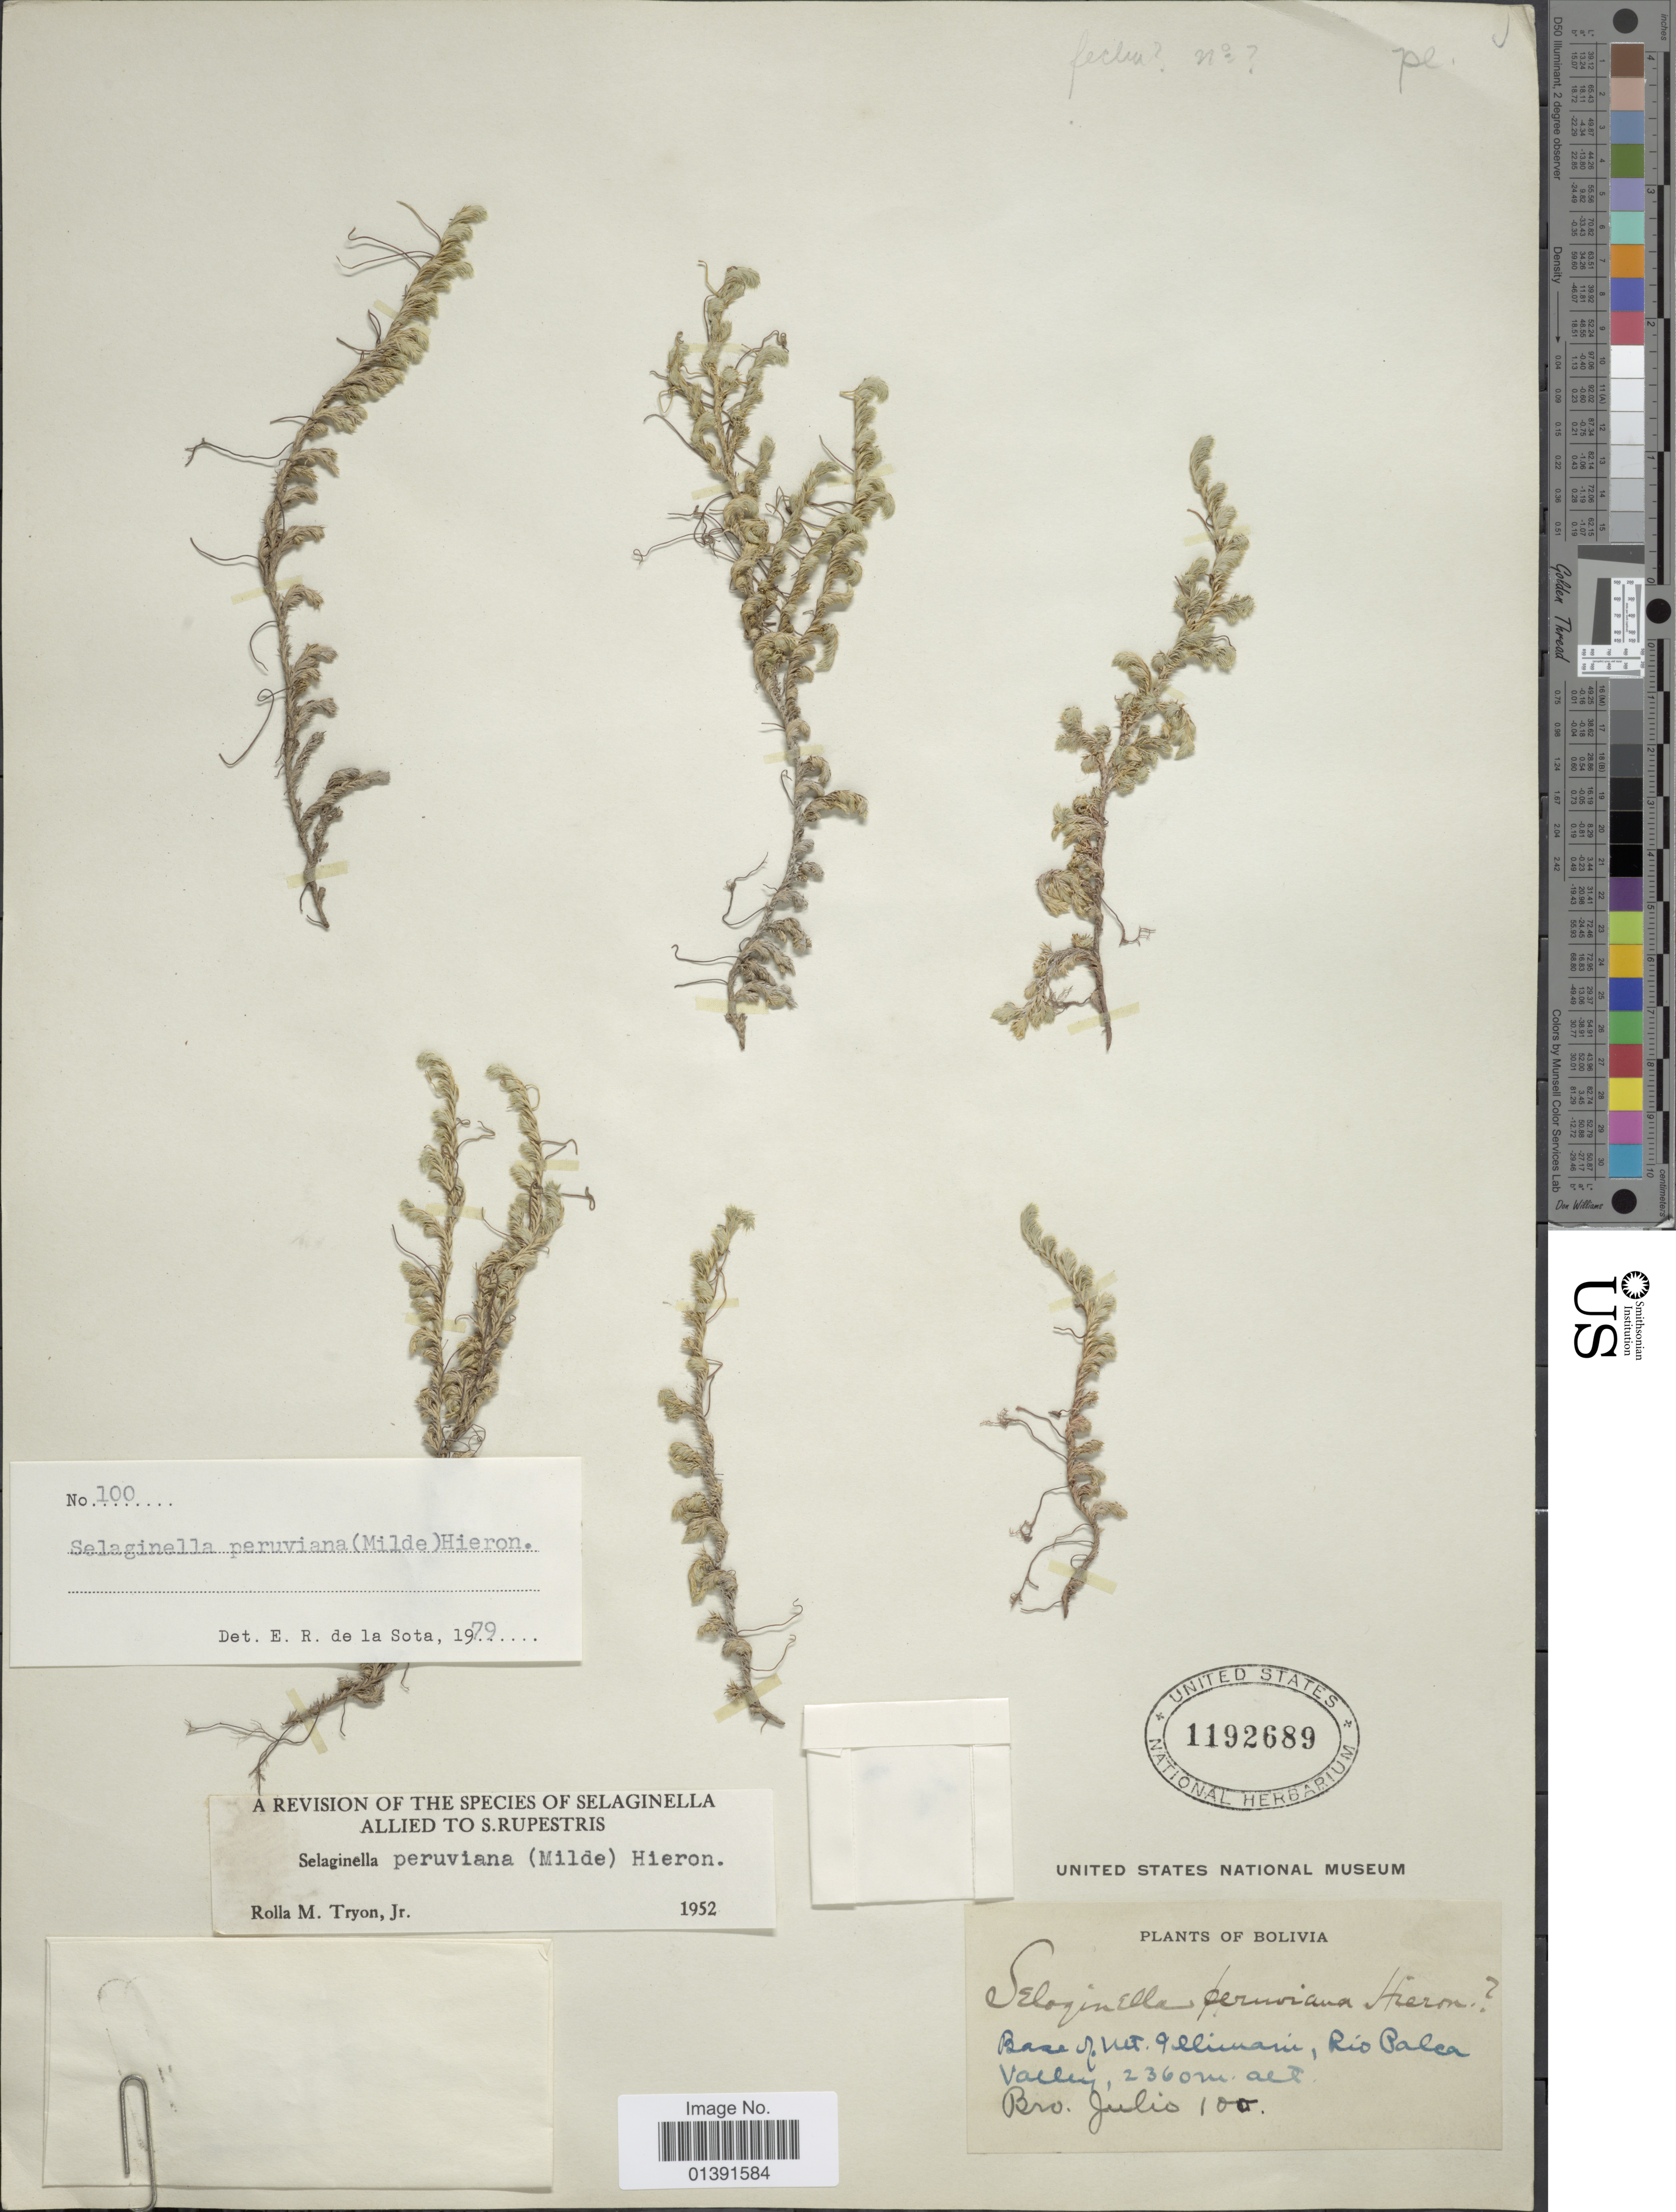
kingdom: Plantae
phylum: Tracheophyta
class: Lycopodiopsida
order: Selaginellales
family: Selaginellaceae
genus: Selaginella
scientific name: Selaginella peruviana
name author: (Milde) Hieron.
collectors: Bro. Julio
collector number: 100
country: Bolivia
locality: Base of Mt. Illimani, Rio Palca valley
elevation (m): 2360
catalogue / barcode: US 1192689